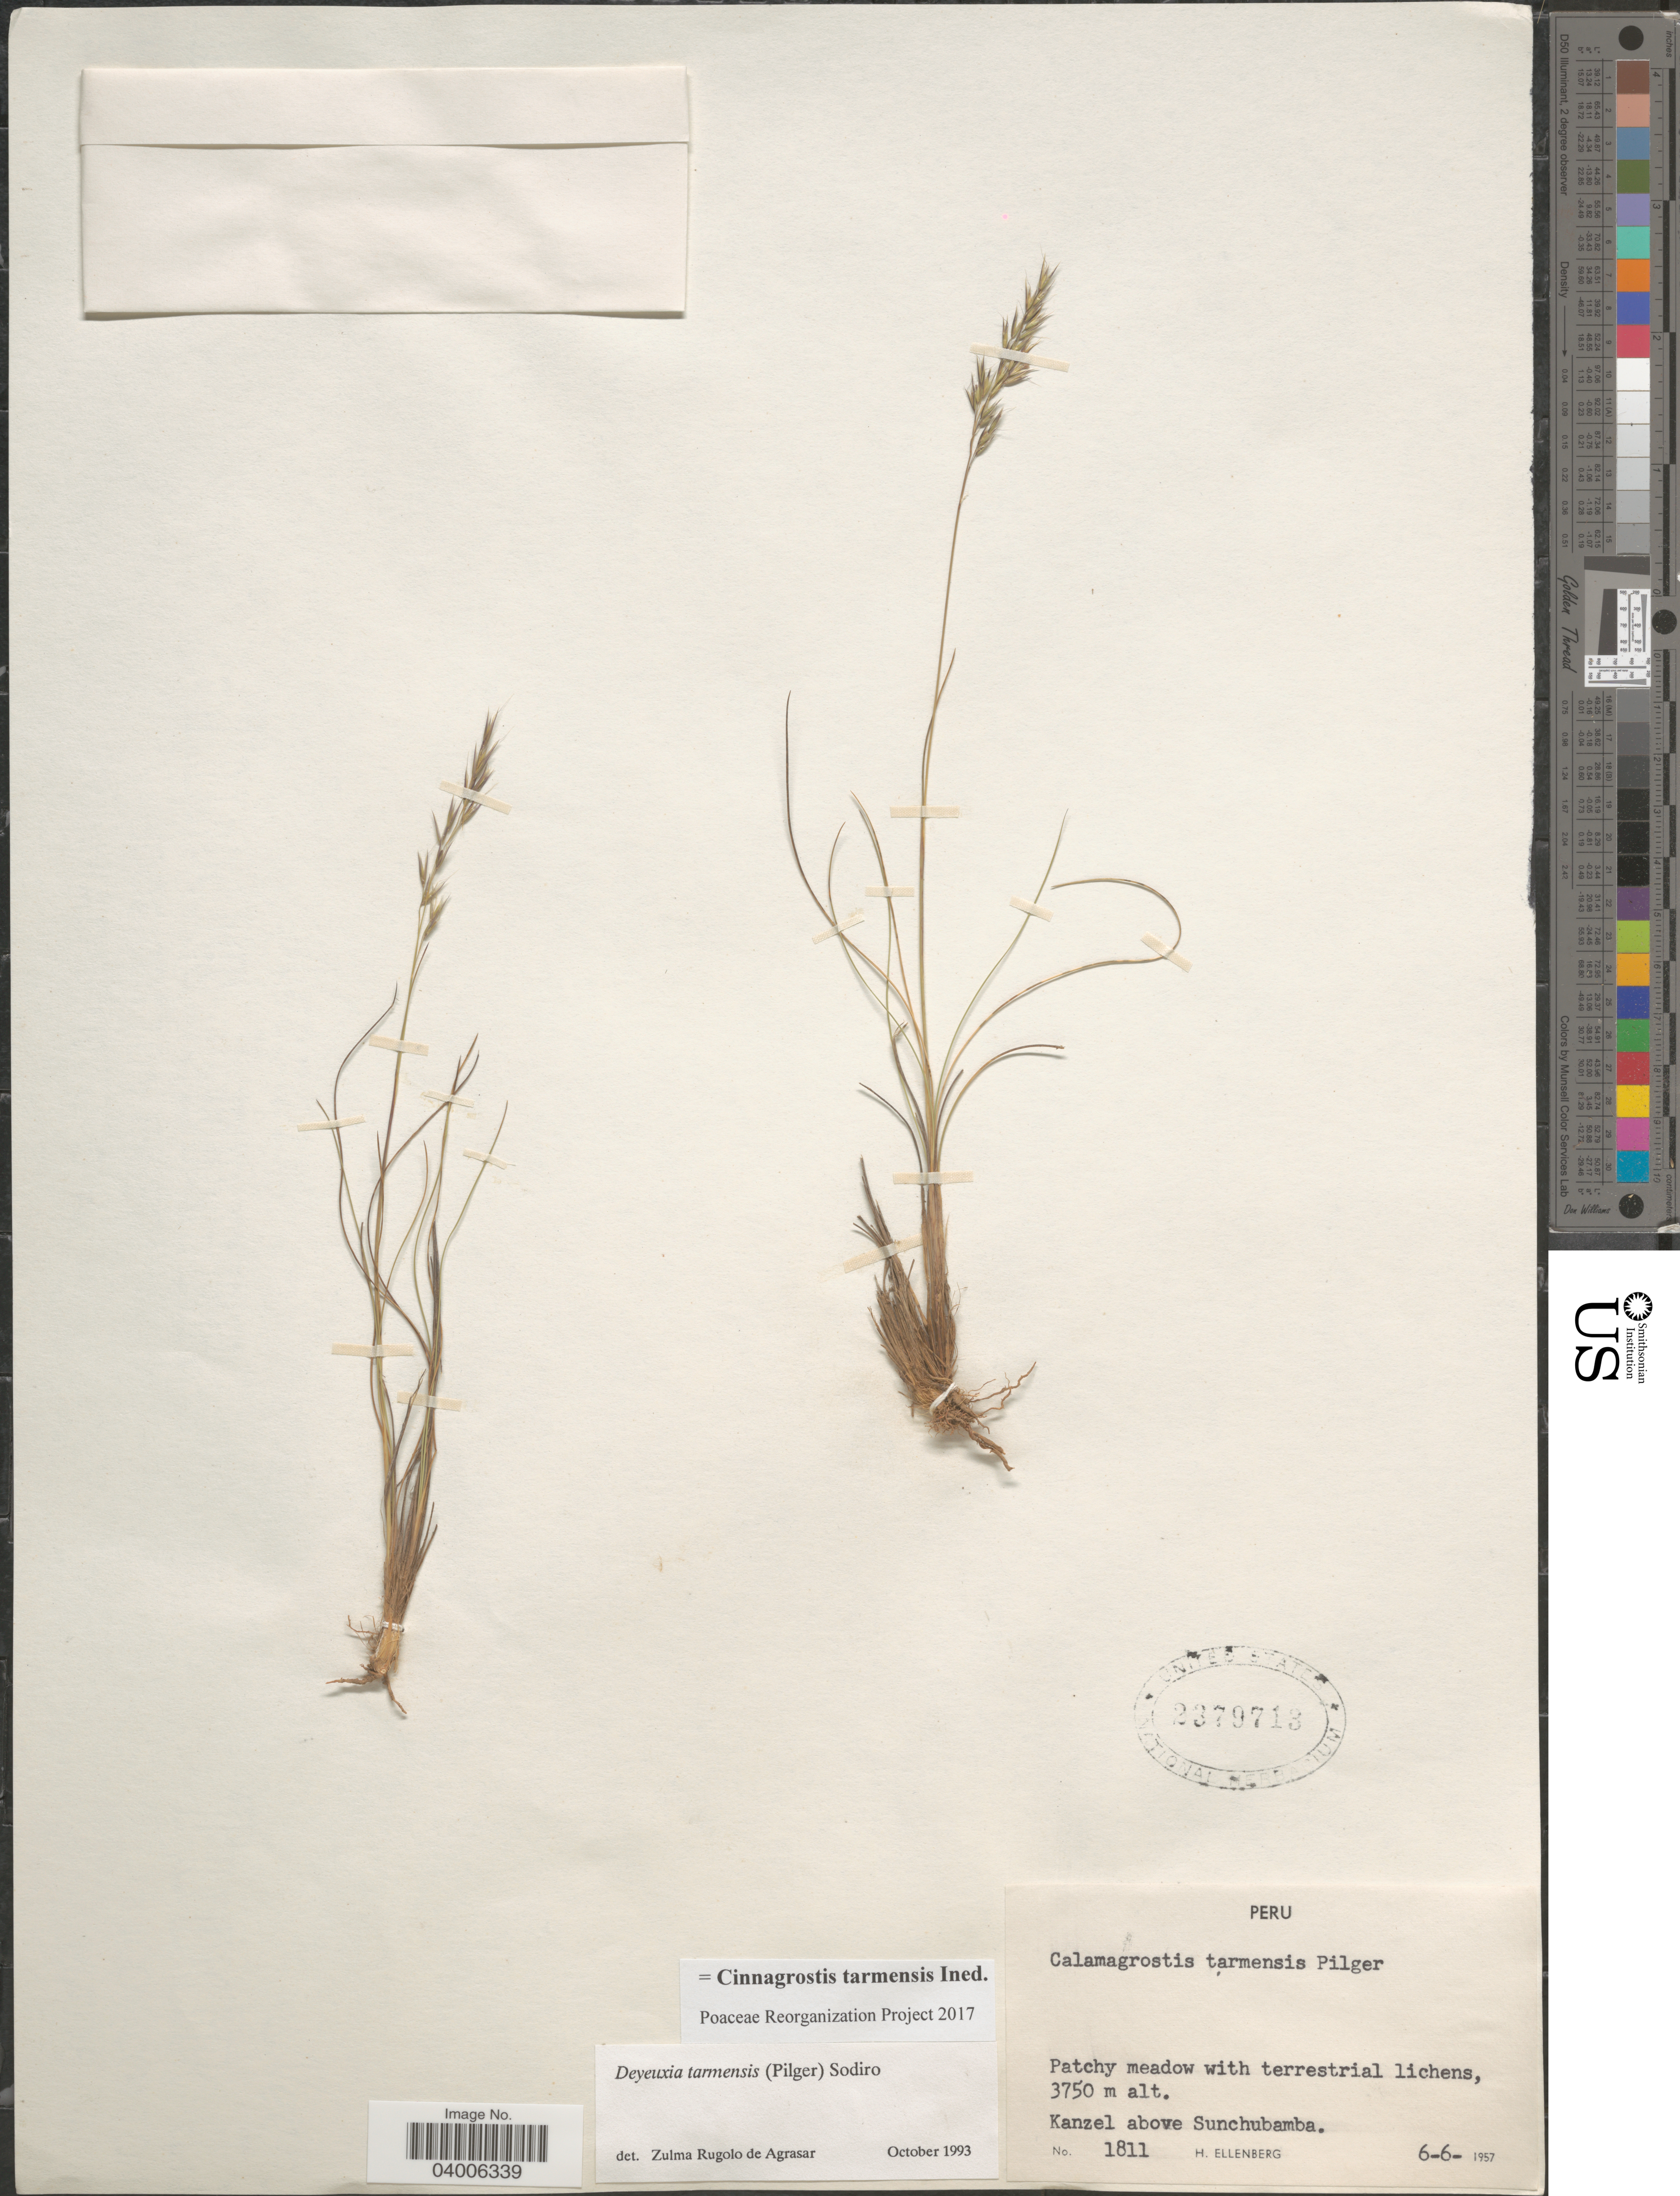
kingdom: Plantae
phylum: Tracheophyta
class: Liliopsida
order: Poales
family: Poaceae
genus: Cinnagrostis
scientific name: Cinnagrostis tarmensis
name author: (Pilg.) P.M. Peterson et al.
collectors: H. Ellenberg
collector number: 1811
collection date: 1957-06-06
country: Peru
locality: Kanzel above Sunchubamba.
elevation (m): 3750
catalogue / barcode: US 2379713